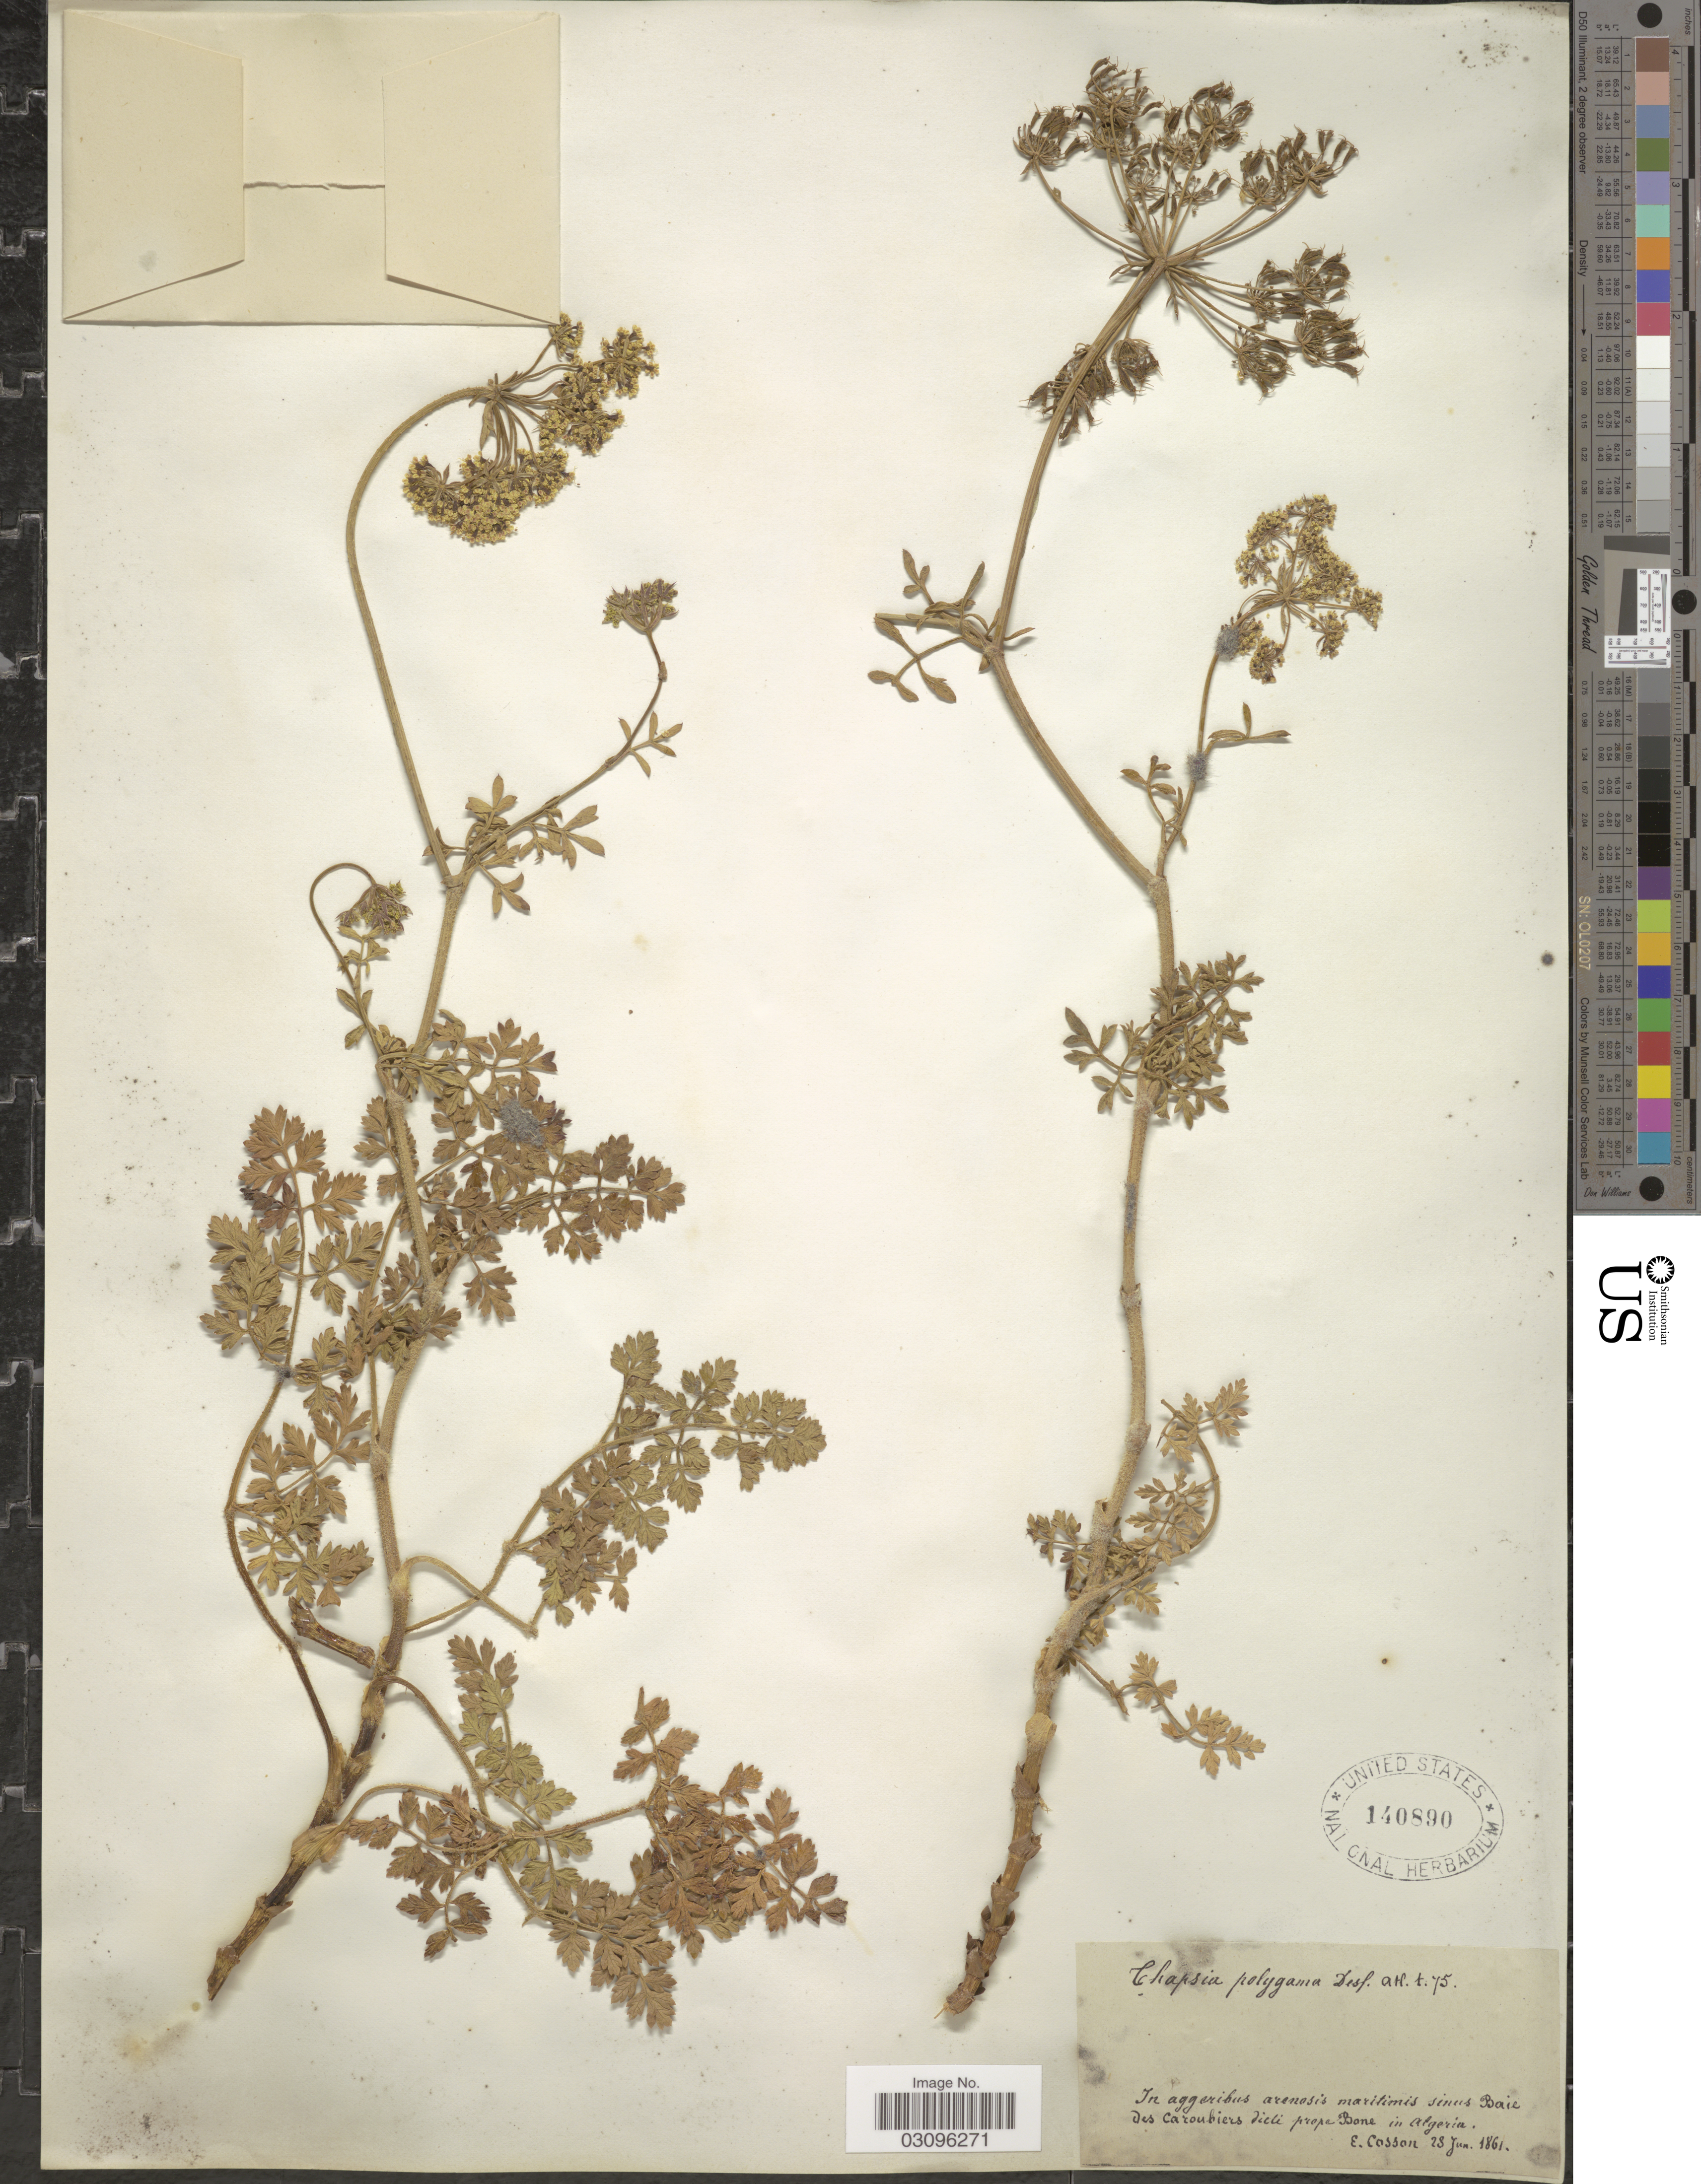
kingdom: Plantae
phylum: Tracheophyta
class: Magnoliopsida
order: Apiales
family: Apiaceae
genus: Thapsia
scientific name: Thapsia polygama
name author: Desf.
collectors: E. Cosson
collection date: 1861-06-28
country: Algeria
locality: In aggeribus arenosis maritimis sinus Baie des Caroubiers dicli prope Bone in Algeria.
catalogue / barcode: US 140890